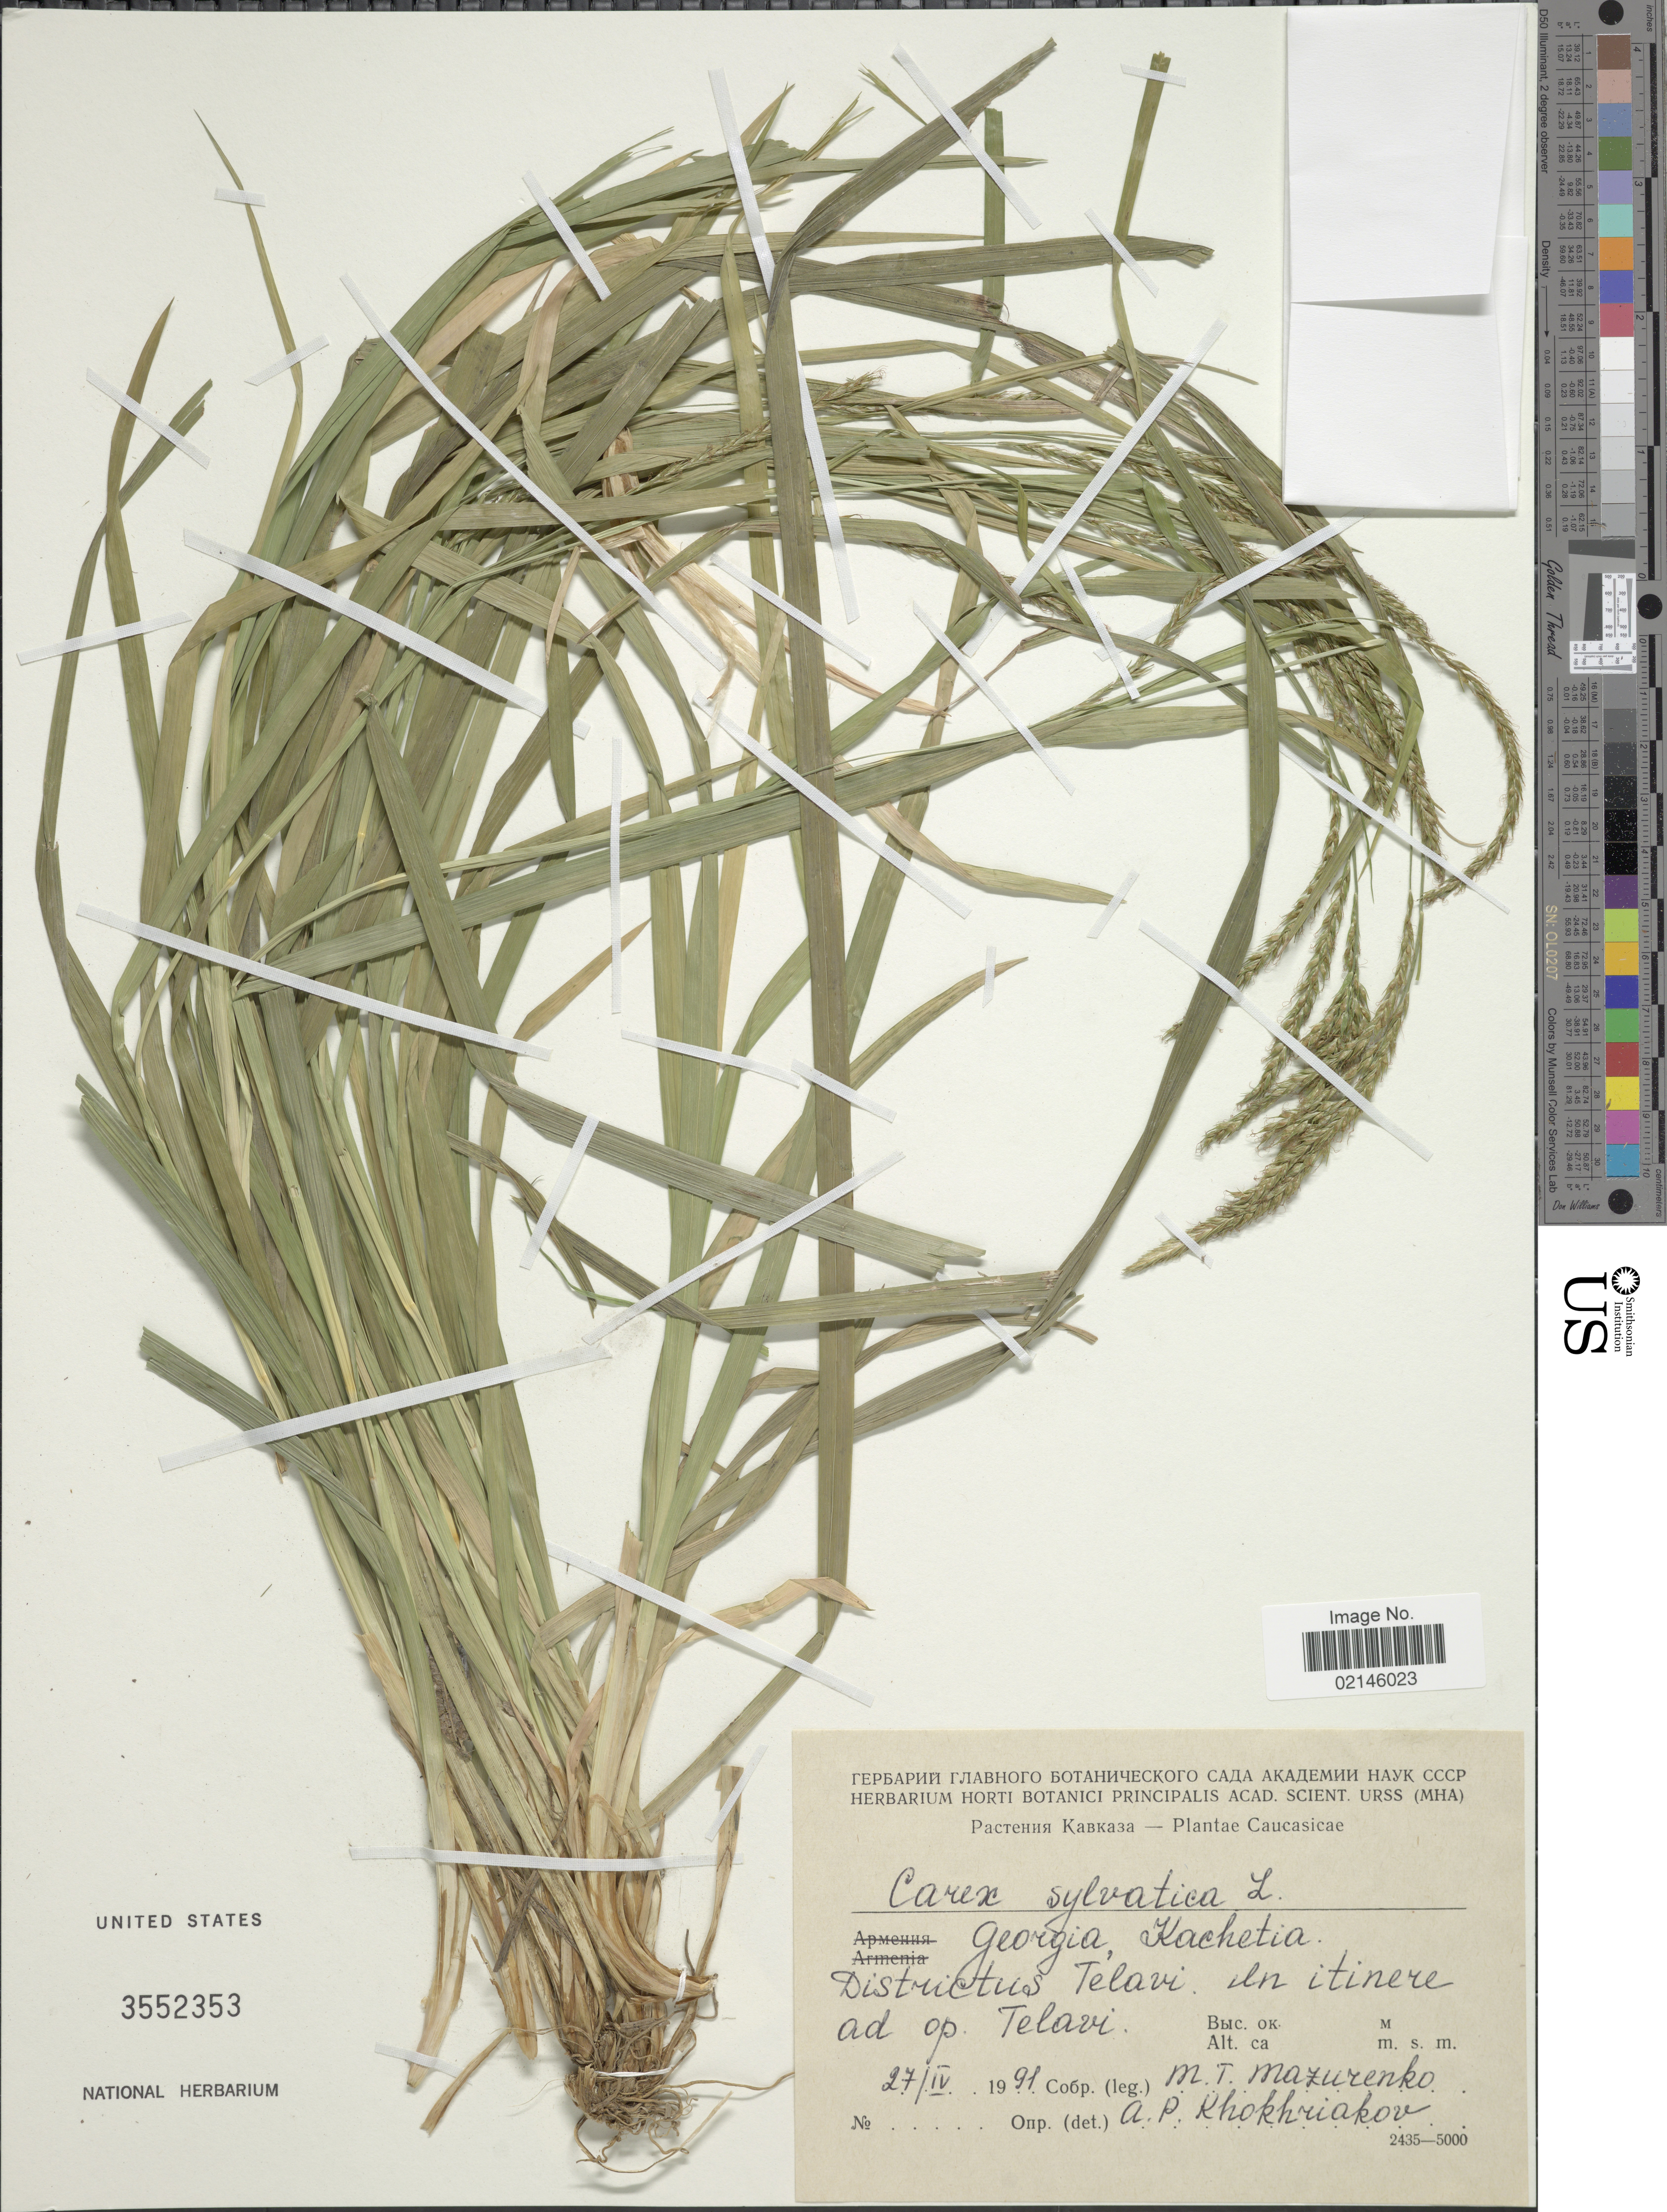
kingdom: Plantae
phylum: Tracheophyta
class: Liliopsida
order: Poales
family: Cyperaceae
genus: Carex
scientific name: Carex sylvatica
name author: Huds.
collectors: M. Mazurenko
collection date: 1991-04-27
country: Georgia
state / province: Kakheti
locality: Kachetia. Districtus Telavi. iln itinere ad op. Telavi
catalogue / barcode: US 3552353